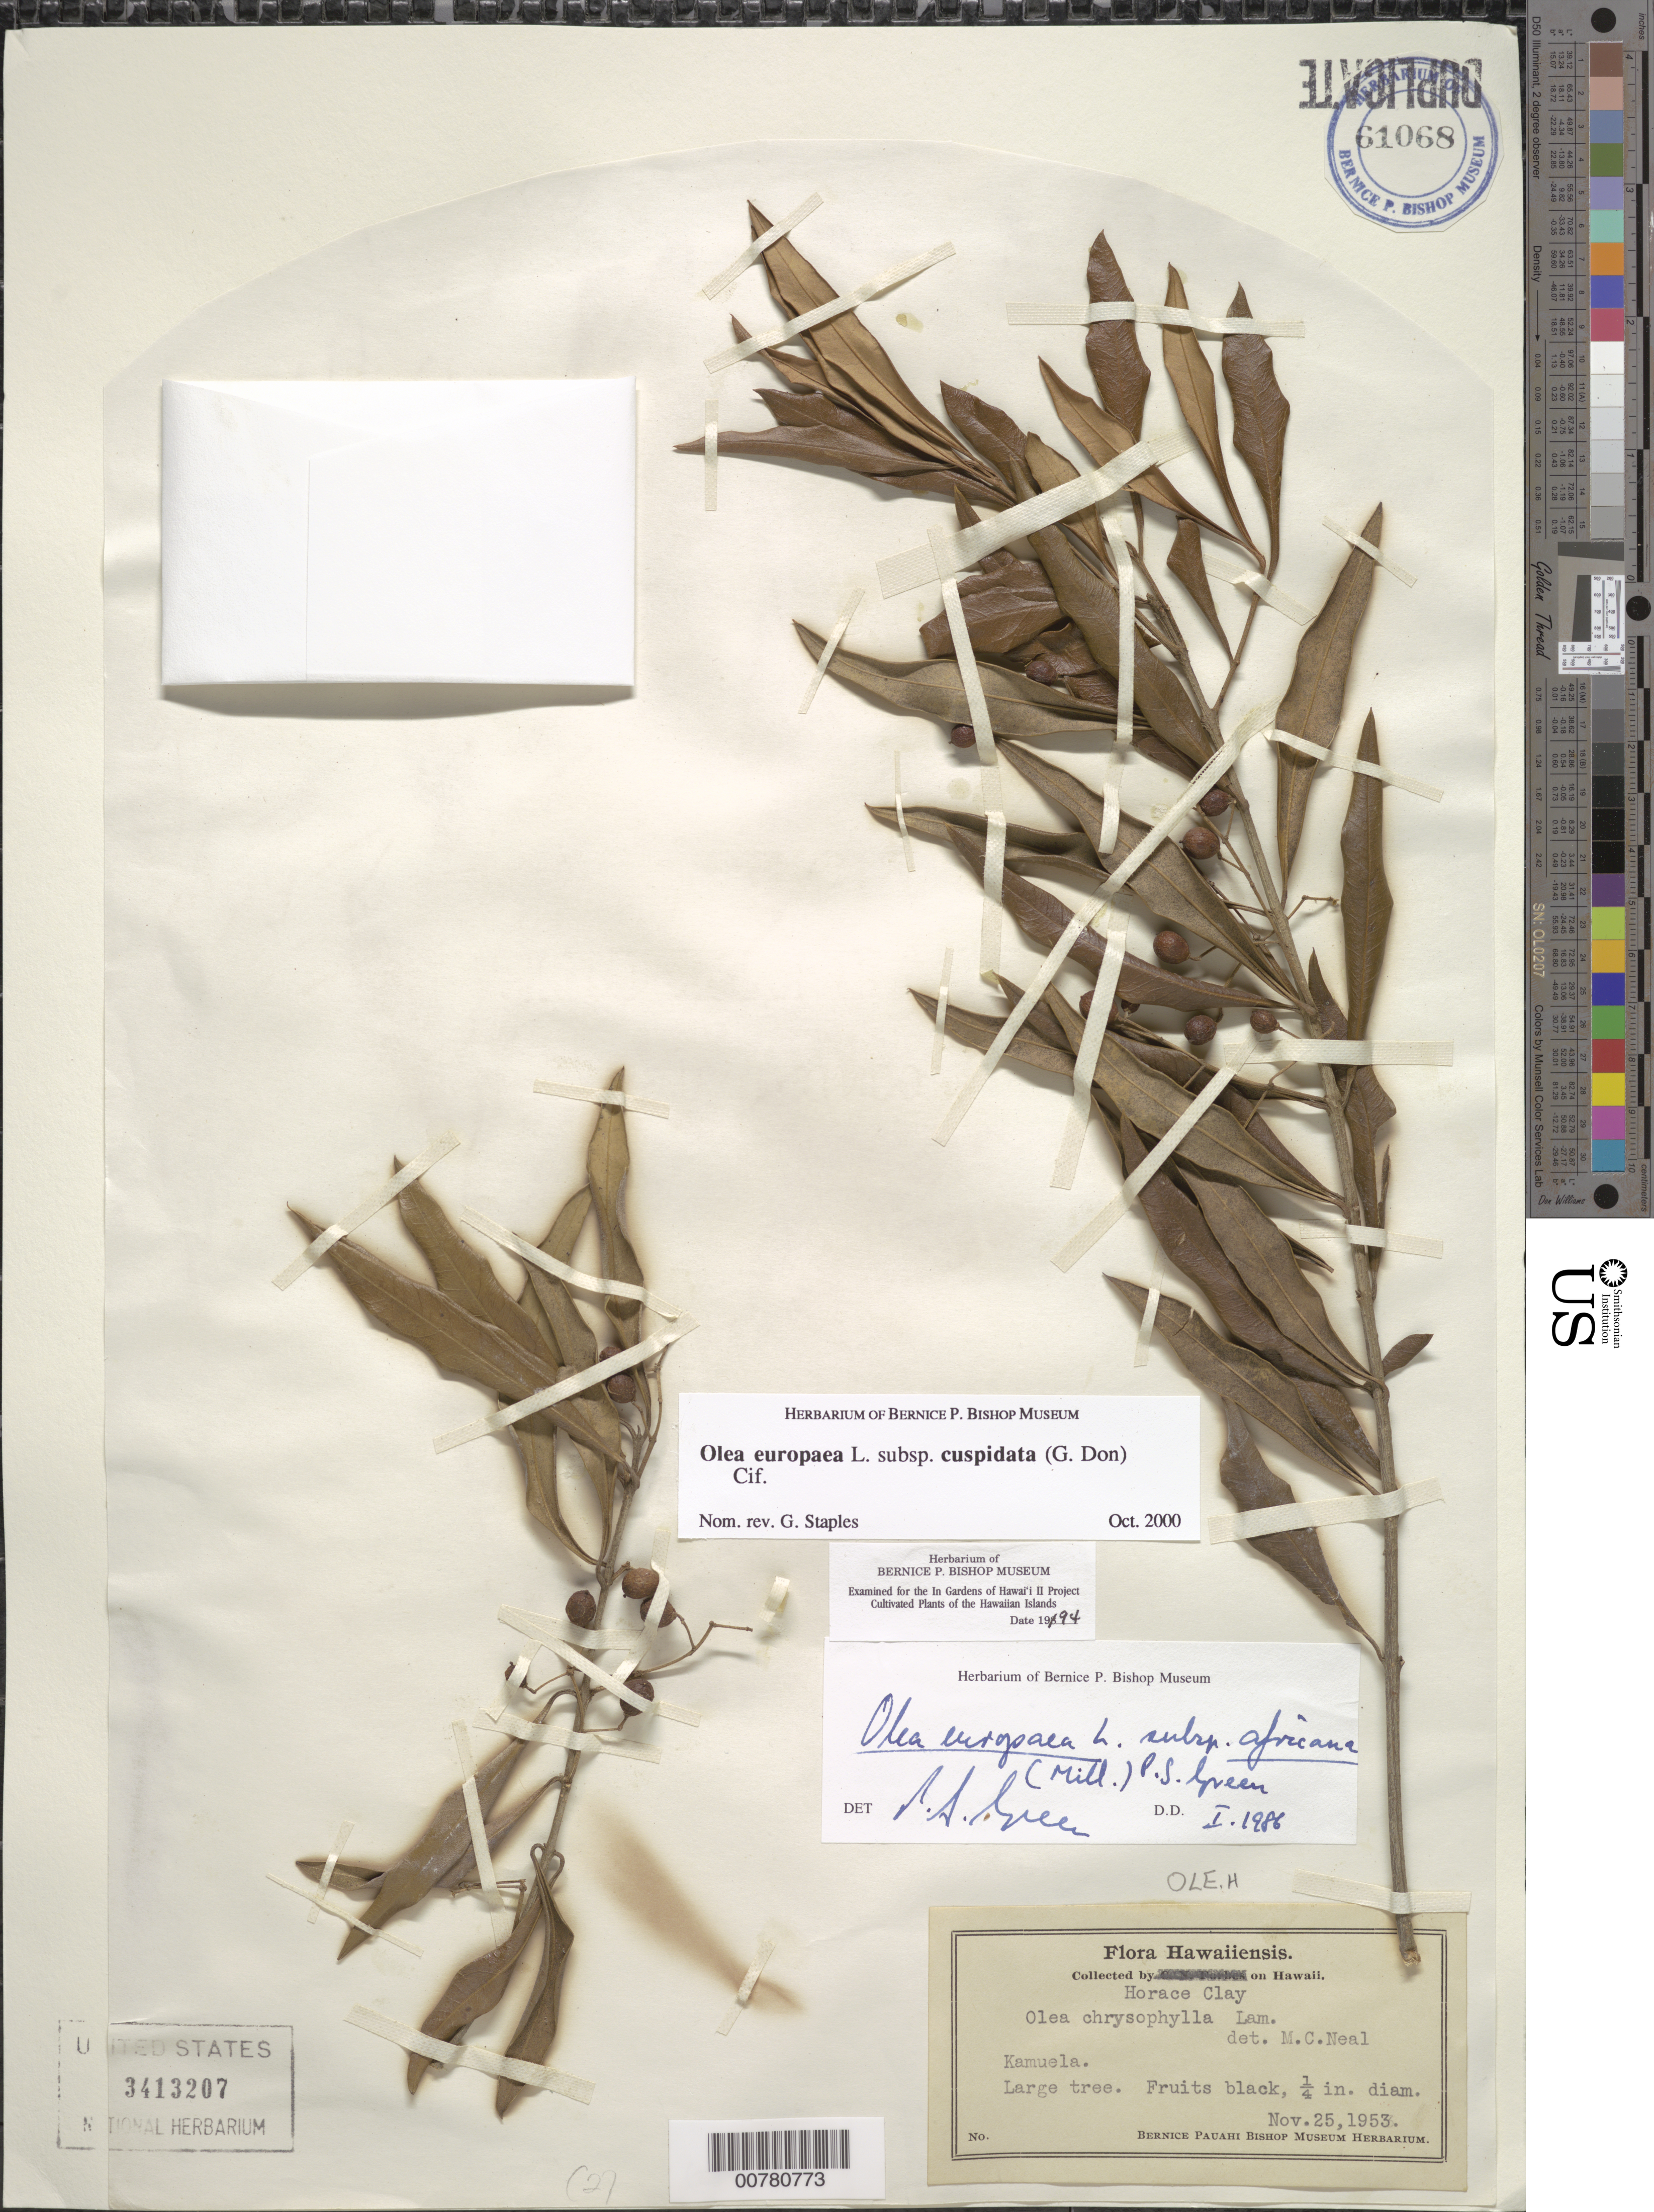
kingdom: Plantae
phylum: Tracheophyta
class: Magnoliopsida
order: Lamiales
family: Oleaceae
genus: Olea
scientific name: Olea europaea subsp. cuspidata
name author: (Wall. & G. Don) Cif.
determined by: Staples, G. W.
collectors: H. Clay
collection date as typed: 25 Nov 1953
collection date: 1953-11-25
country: United States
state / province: Hawaii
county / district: Hawaii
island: Hawaii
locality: Kamuela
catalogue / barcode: US 3413207